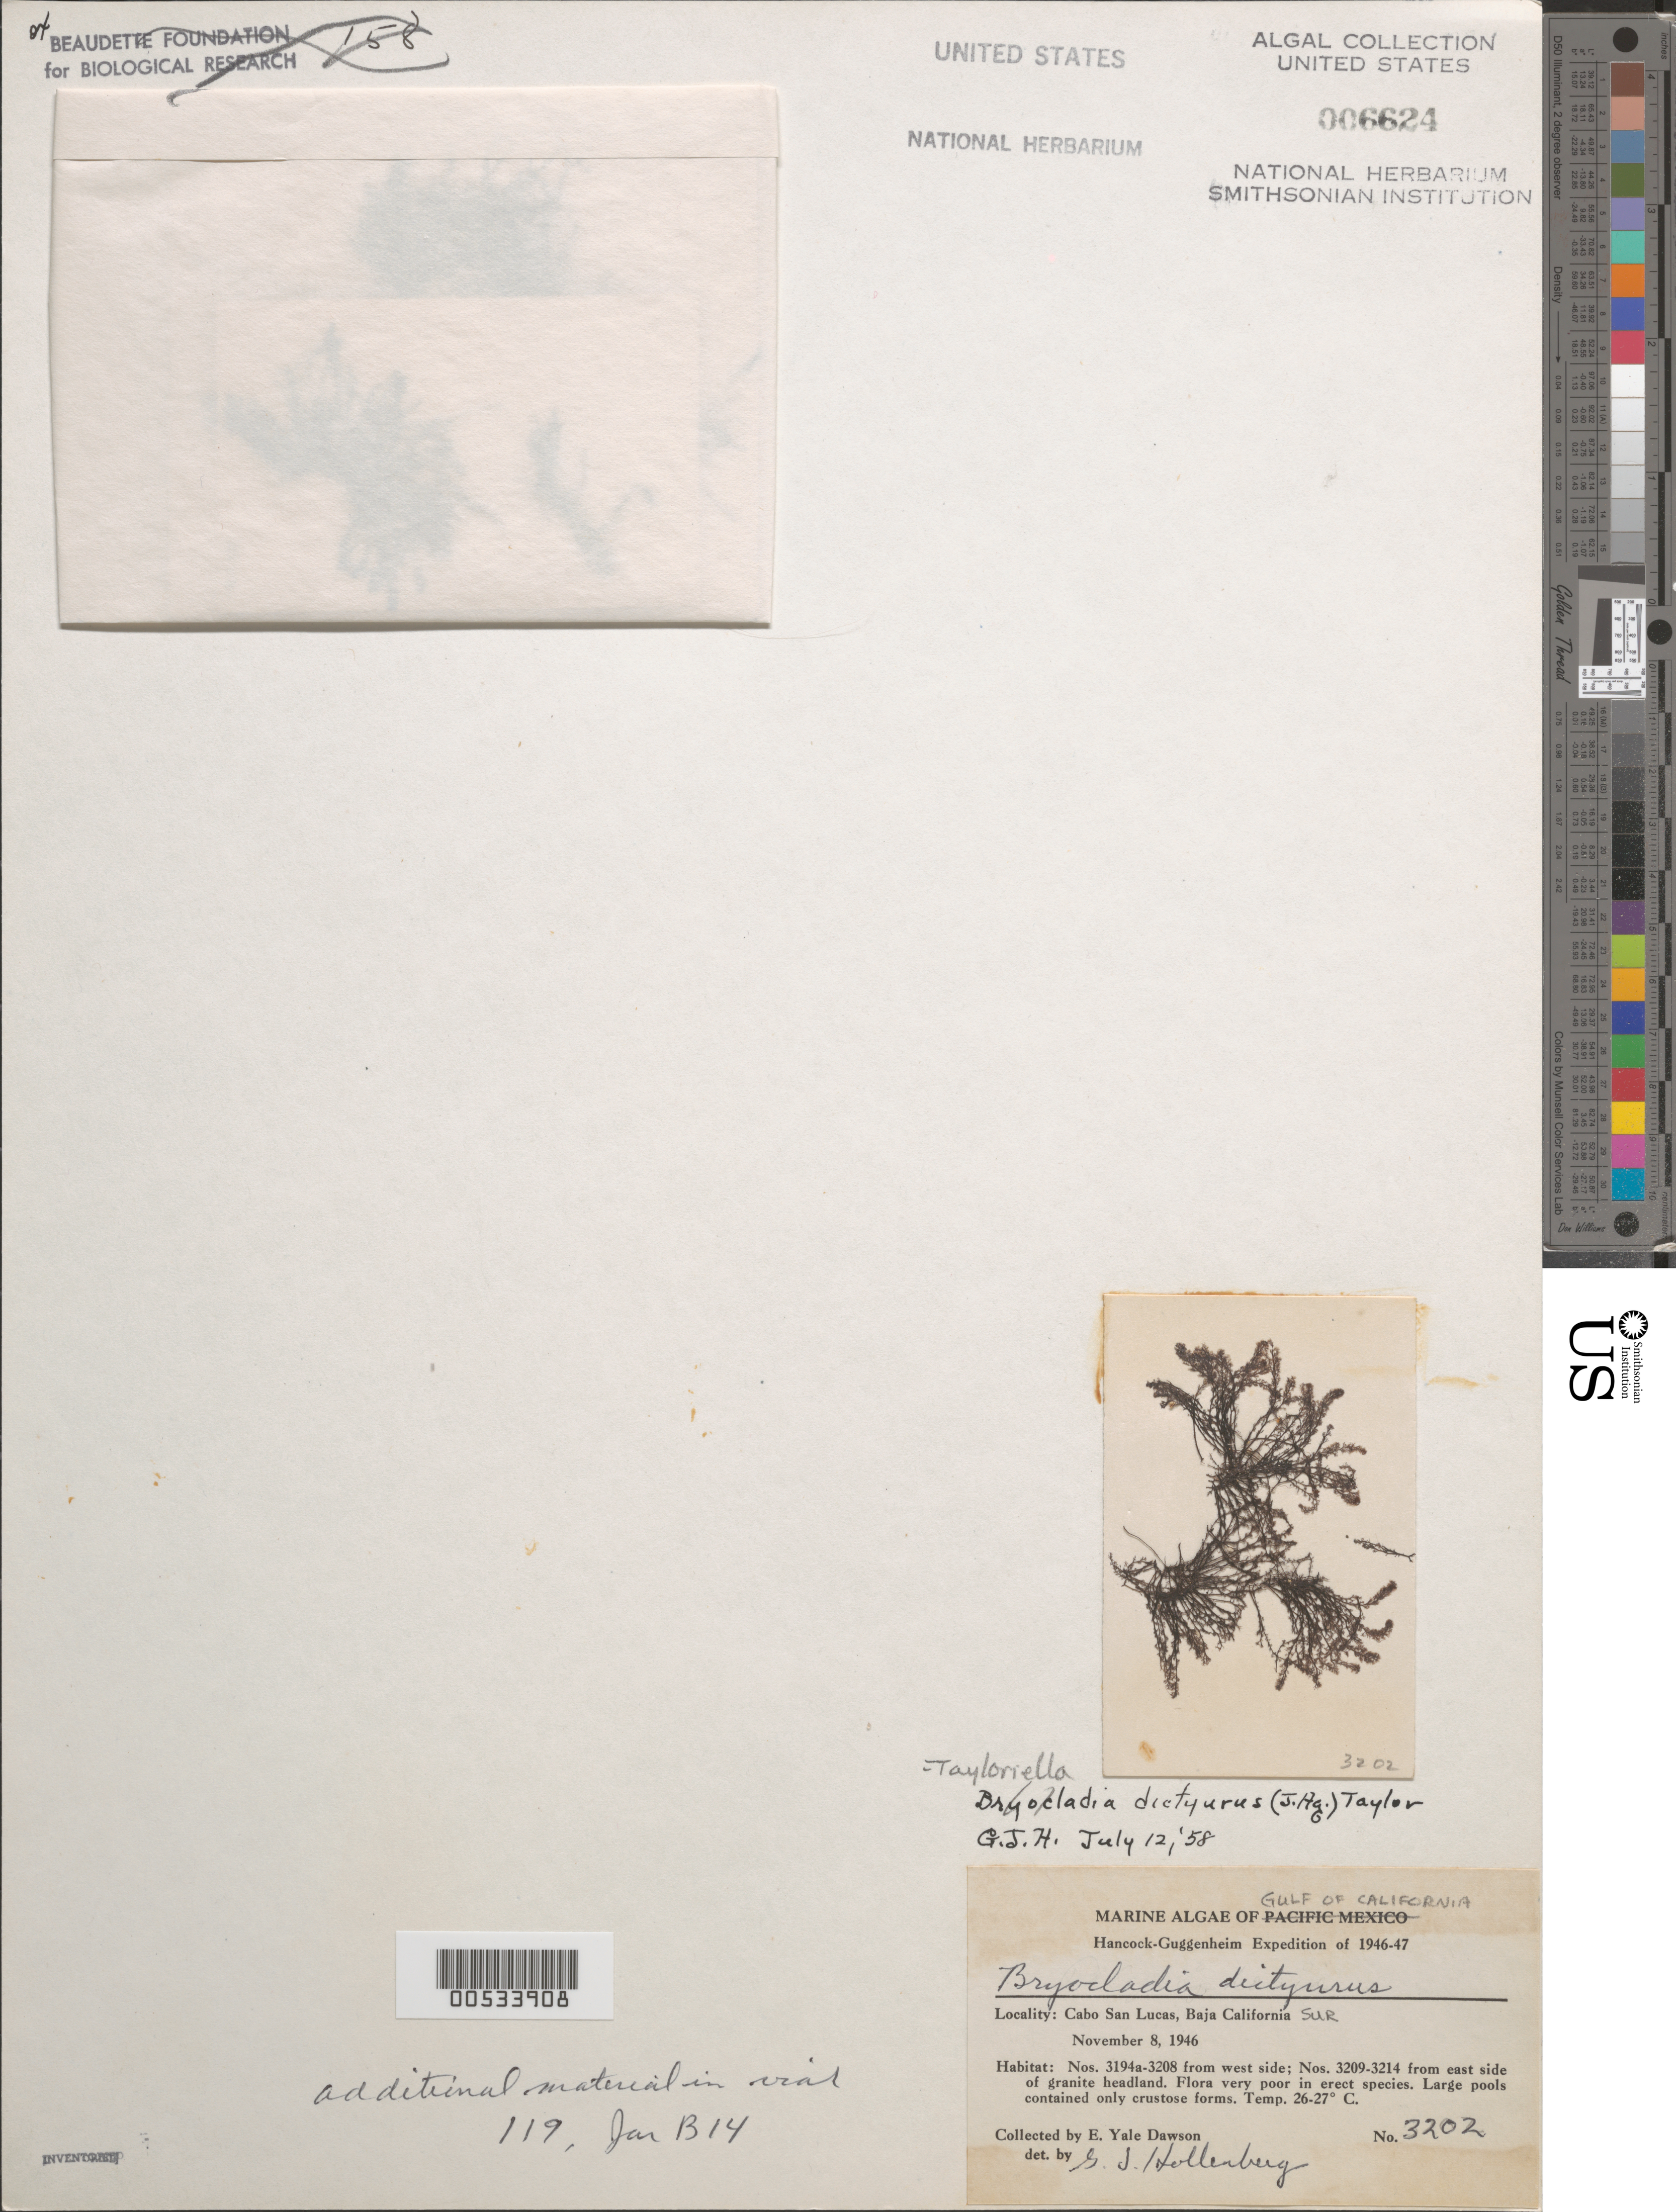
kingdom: Plantae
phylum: Rhodophyta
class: Florideophyceae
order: Ceramiales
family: Rhodomelaceae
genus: Tayloriella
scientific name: Tayloriella dictyurus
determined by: Hollenberg, George J.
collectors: E. Y. Dawson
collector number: EYD 3202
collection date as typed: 08 Nov 1946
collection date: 1946-11-08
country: Mexico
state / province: Baja California Sur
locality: Cabo San Lucas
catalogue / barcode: US 6624